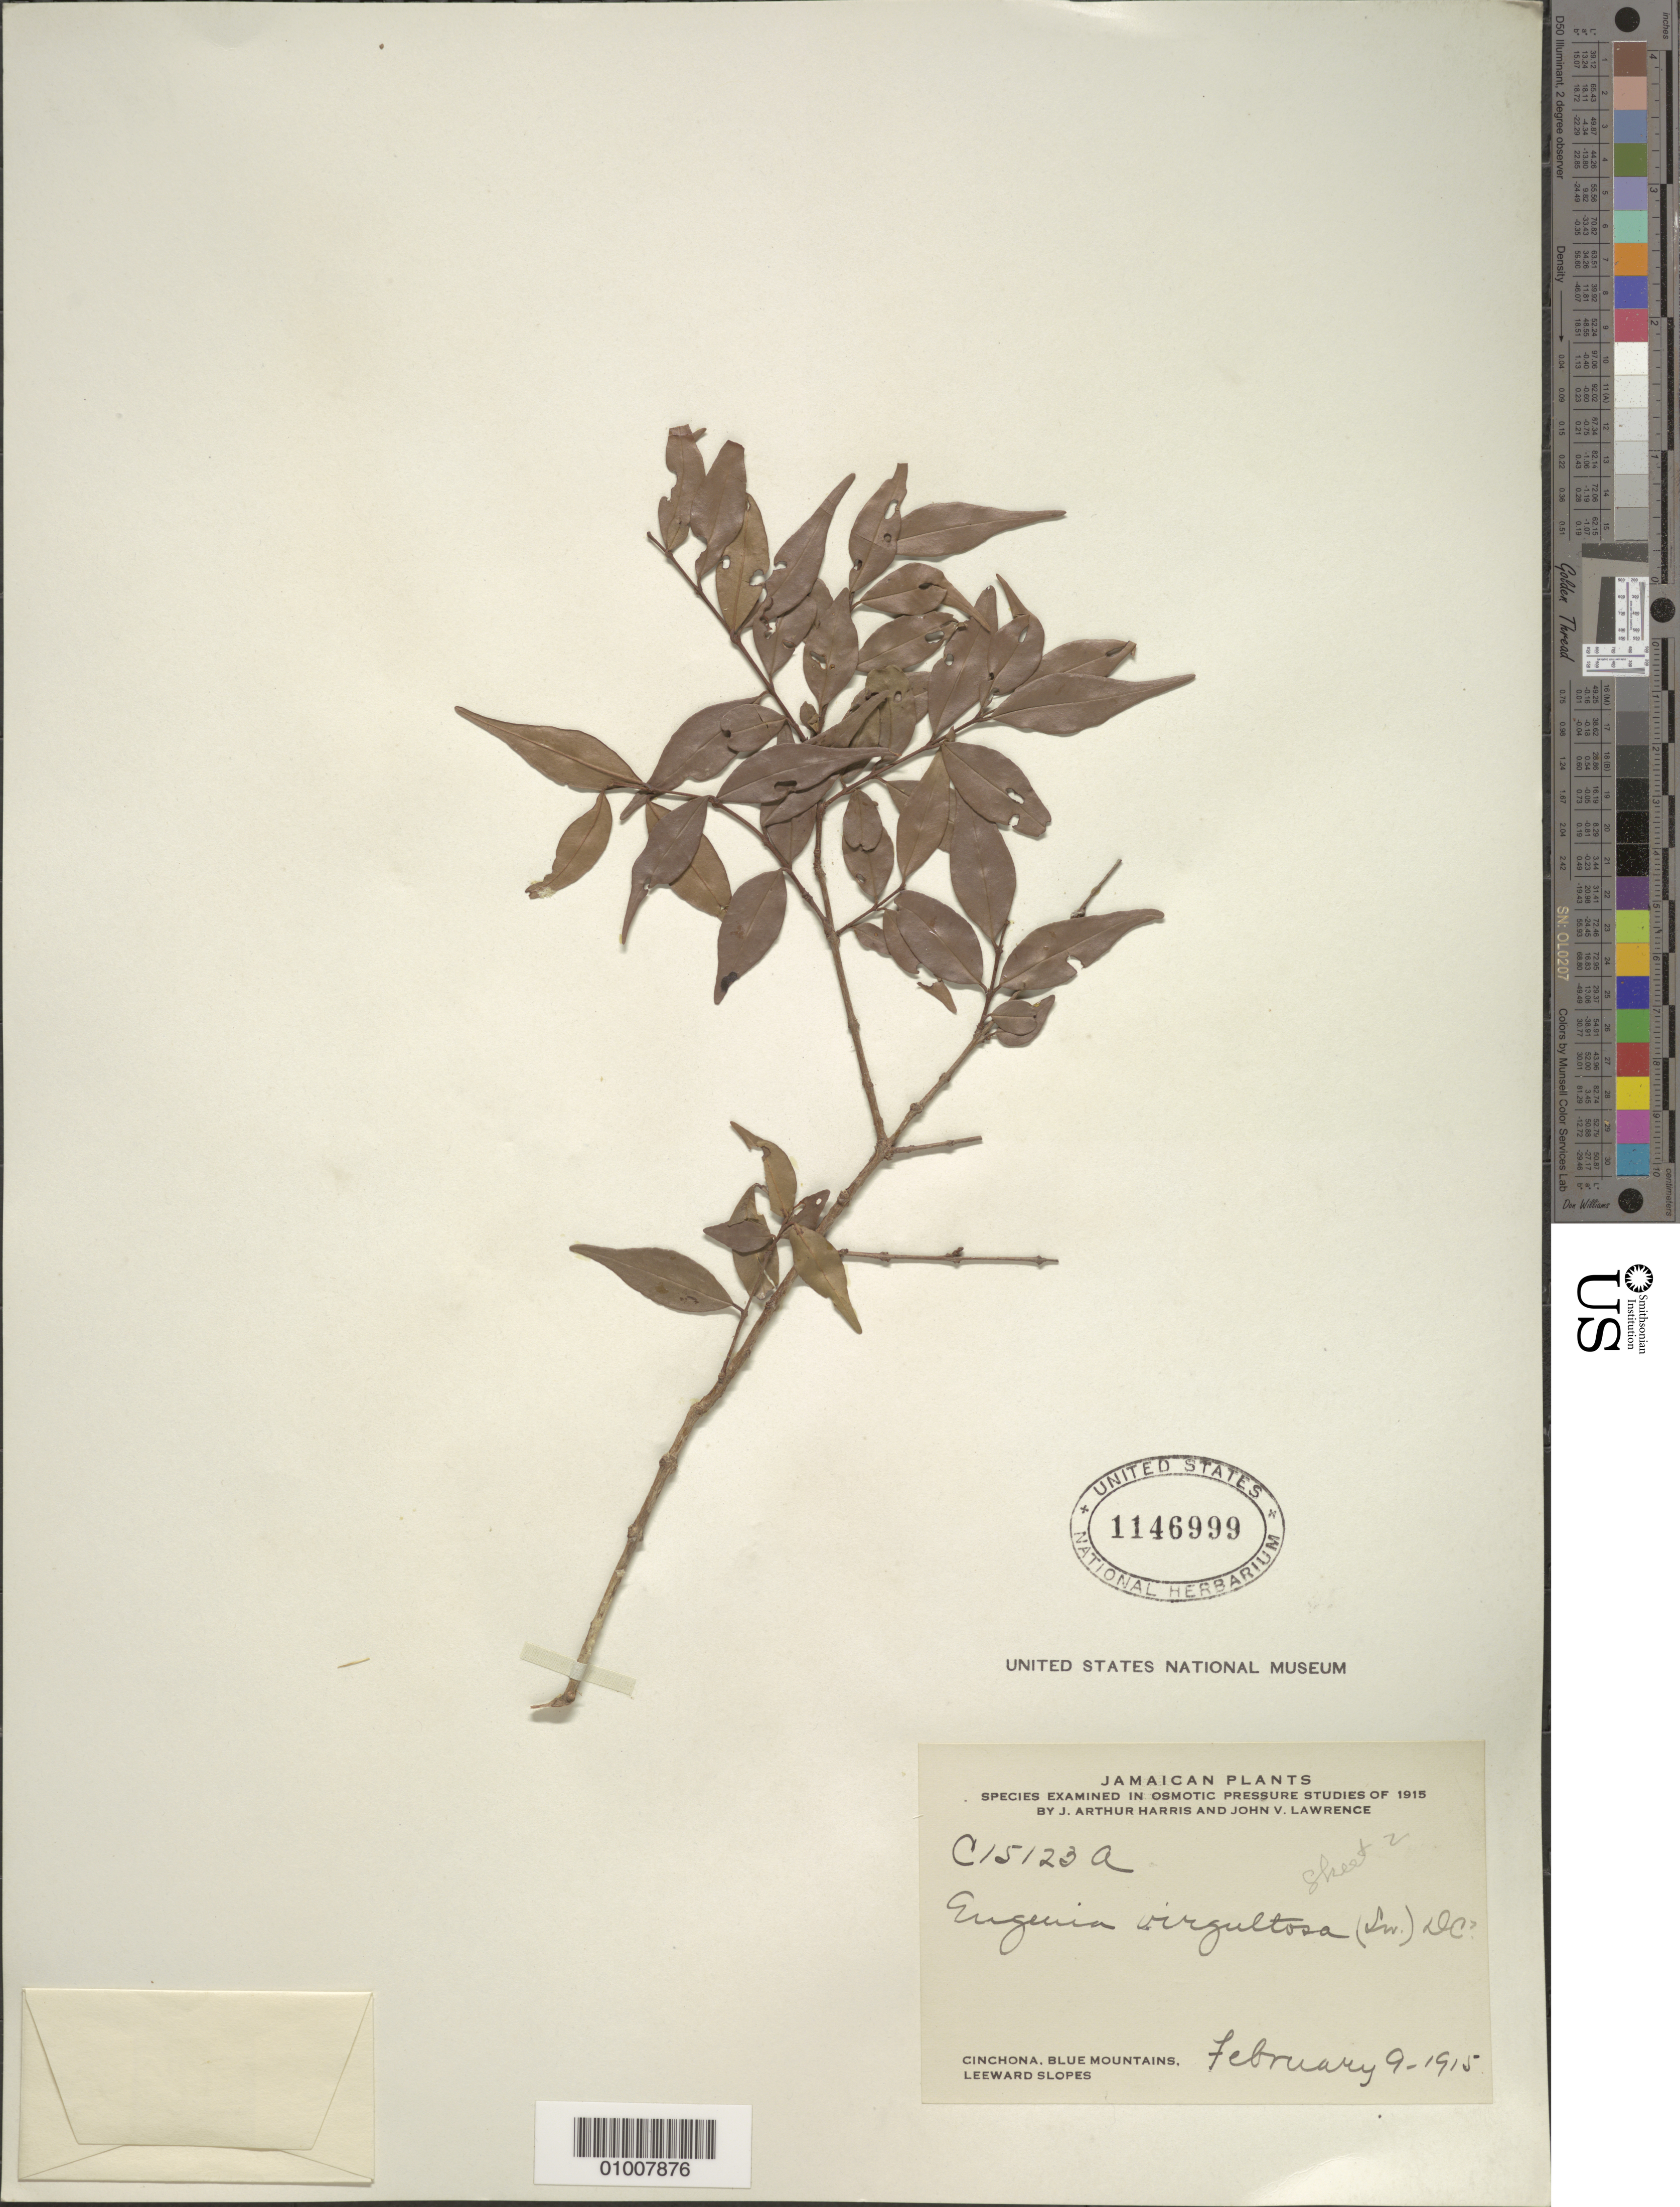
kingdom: Plantae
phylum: Tracheophyta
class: Magnoliopsida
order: Myrtales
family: Myrtaceae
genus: Eugenia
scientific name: Eugenia biflora var. virgultosa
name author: (Sw.) Krug & Urb.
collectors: J. A. Harris & J. Lawrence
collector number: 15123 a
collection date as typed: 09 Feb 1915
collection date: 1915-02-09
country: Jamaica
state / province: Saint Andrew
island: Jamaica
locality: Cinchona, Blue Mountains. Leeward slopes.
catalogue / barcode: US 1146999